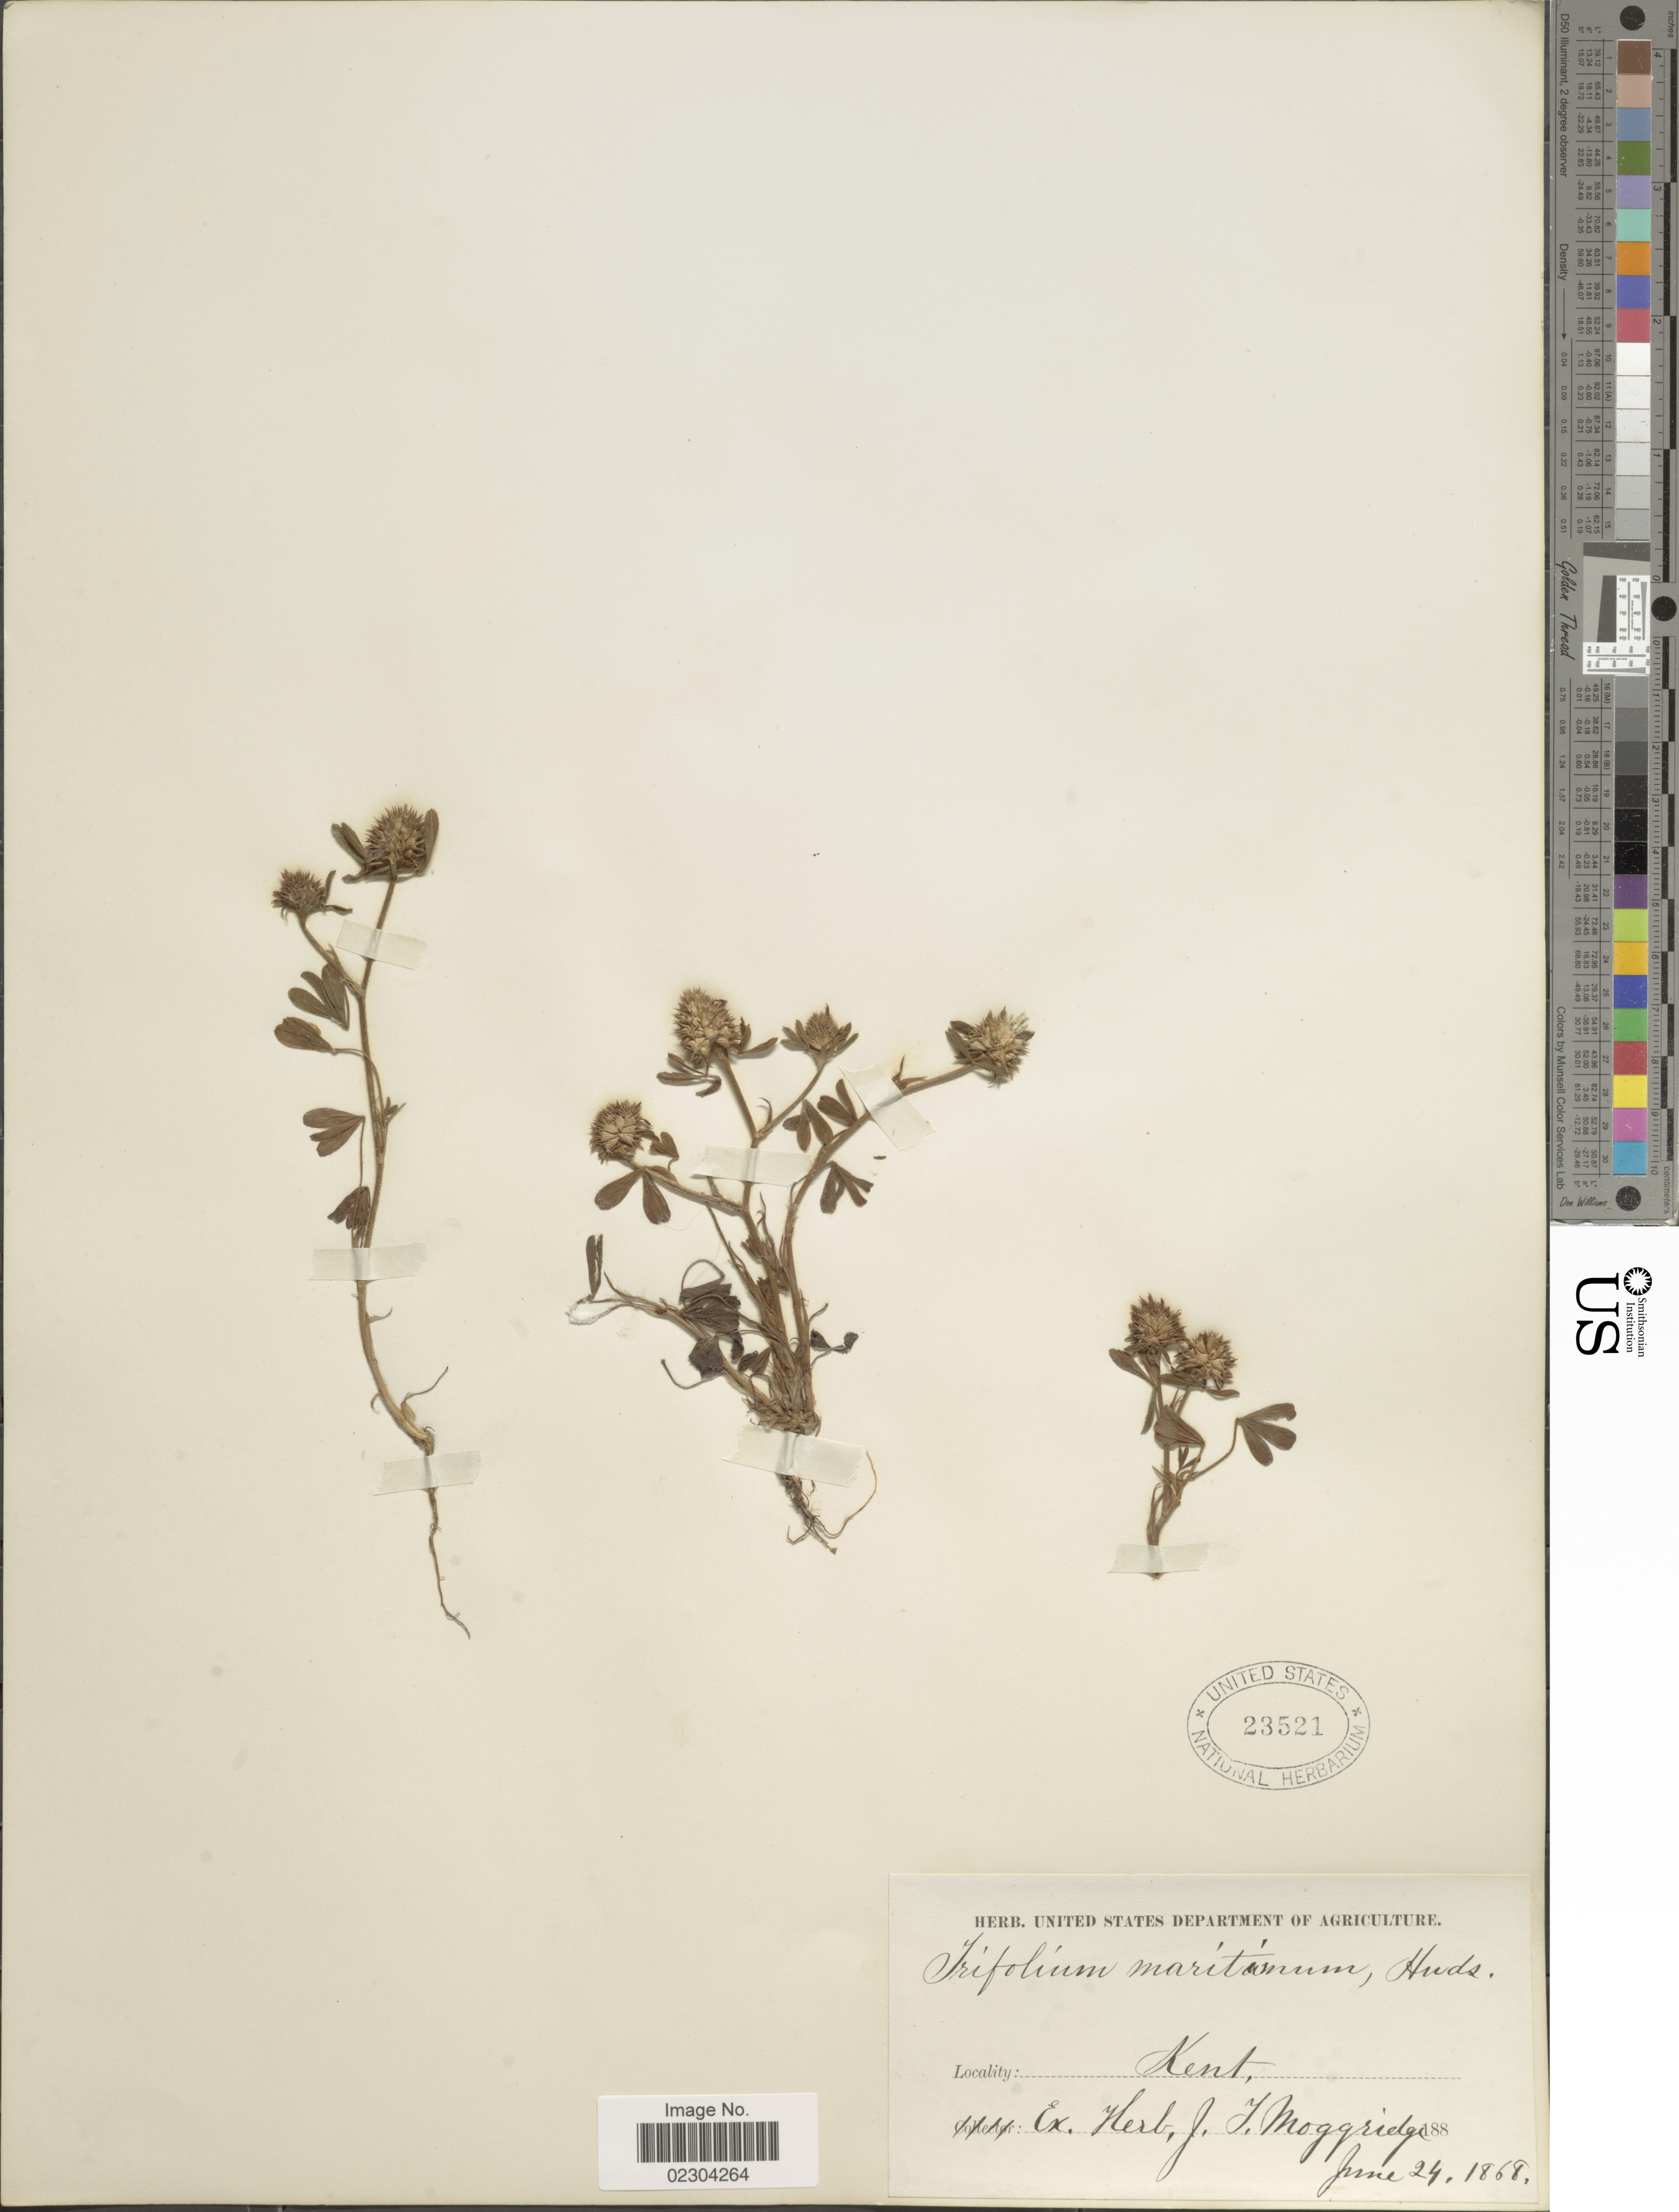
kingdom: Plantae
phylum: Tracheophyta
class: Magnoliopsida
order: Fabales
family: Fabaceae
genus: Trifolium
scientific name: Trifolium maritimum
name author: Huds.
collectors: ex herb. J.T. Moggridge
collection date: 1868-06-24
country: United Kingdom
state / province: England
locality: Kent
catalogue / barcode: US 23521